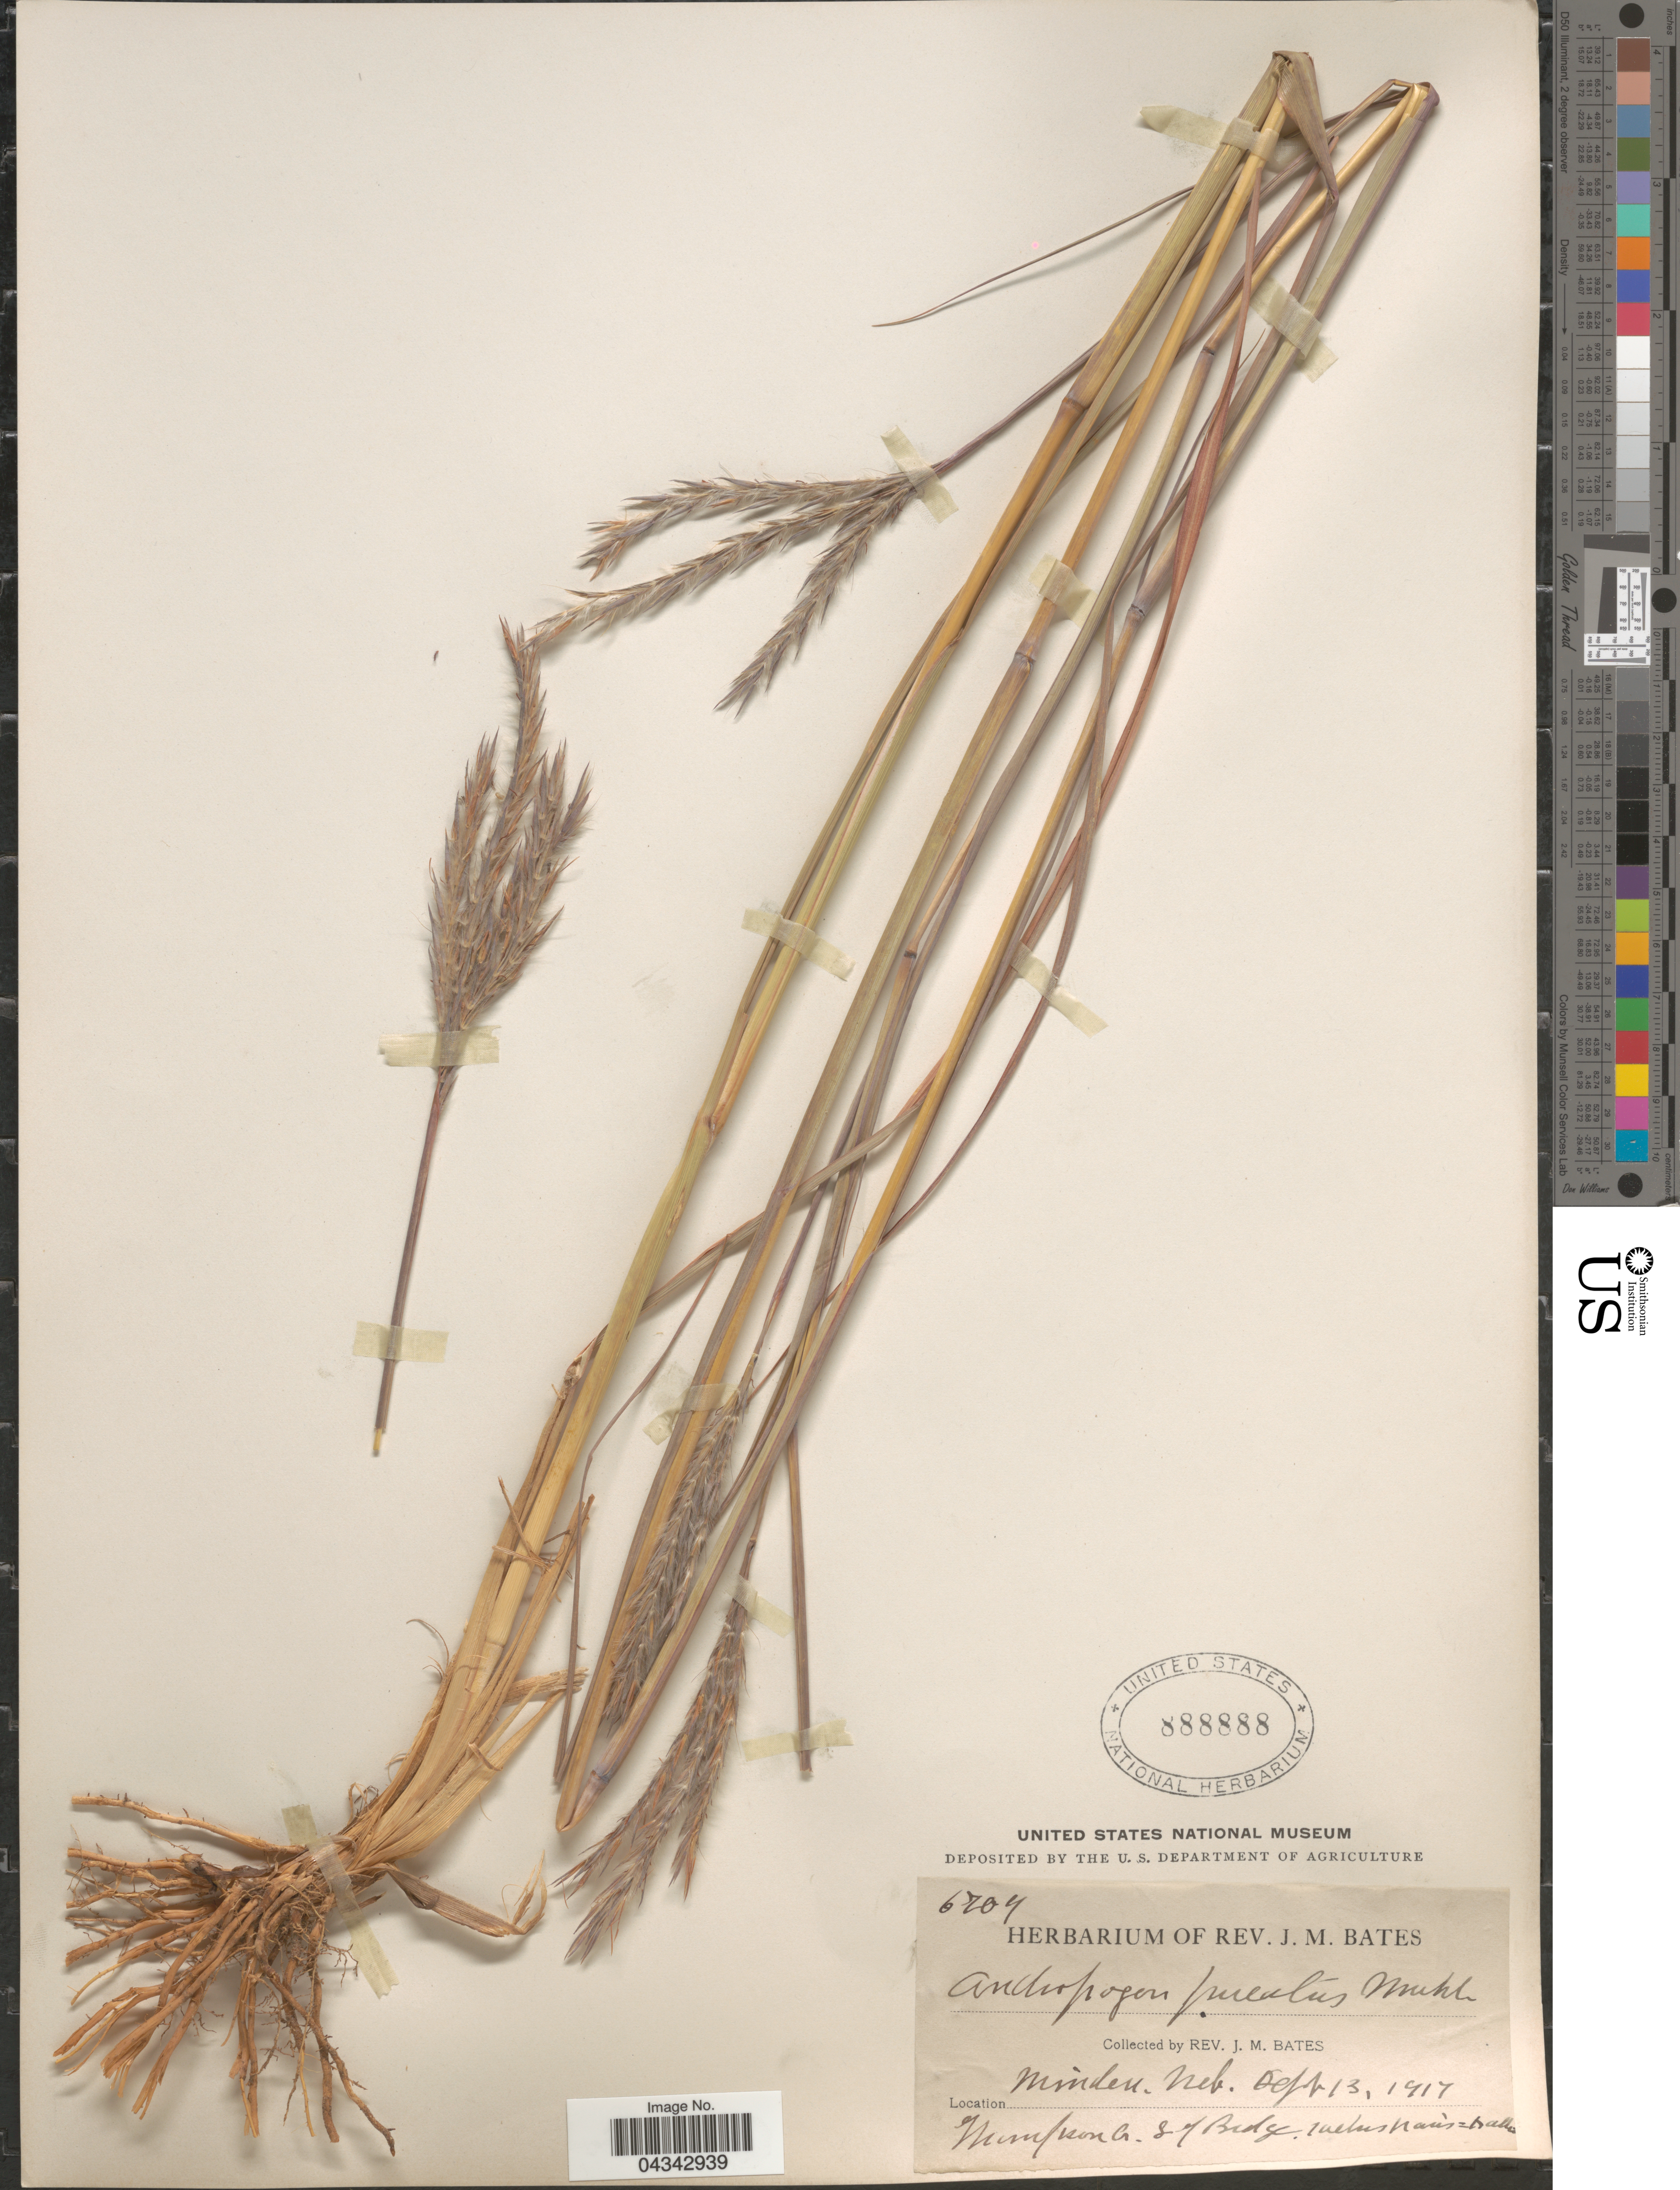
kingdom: Plantae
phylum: Tracheophyta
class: Liliopsida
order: Poales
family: Poaceae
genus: Andropogon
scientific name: Andropogon gerardii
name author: Vitman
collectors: J. Bates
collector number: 6704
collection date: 1917-09-13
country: United States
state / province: Nebraska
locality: Minden. Thompson Cr. S. of Ridge.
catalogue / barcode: US 888888